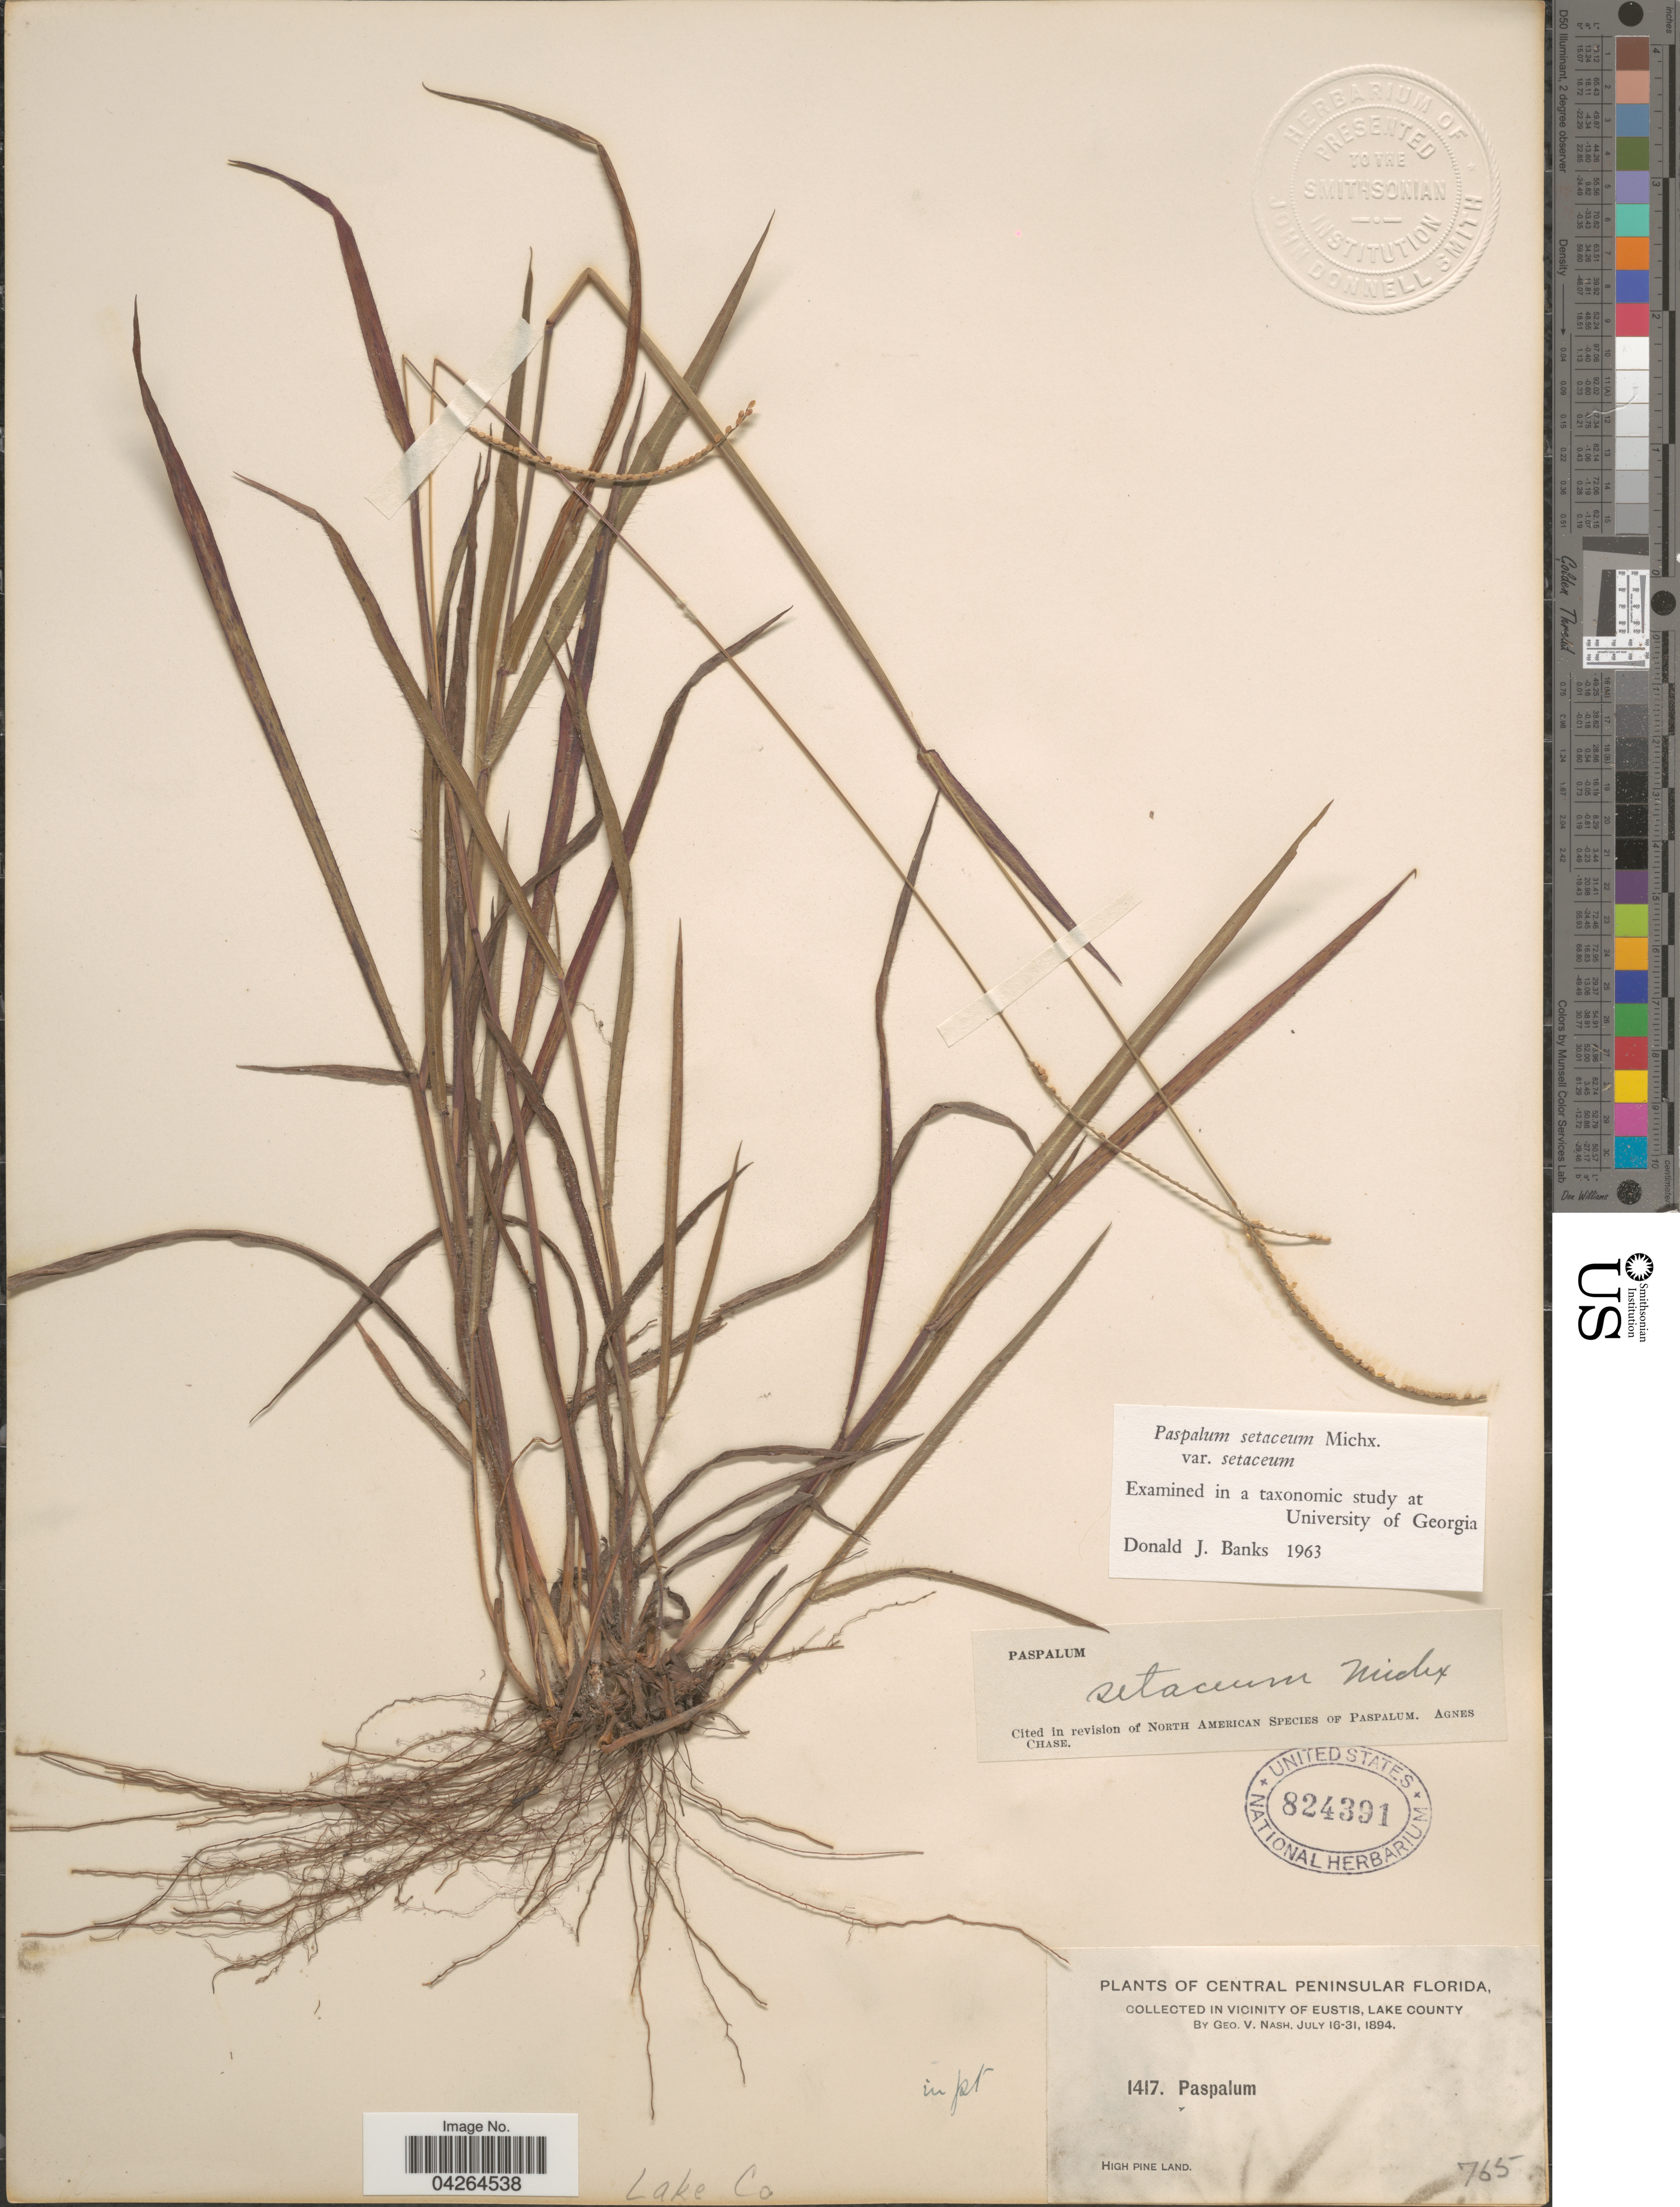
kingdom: Plantae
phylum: Tracheophyta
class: Liliopsida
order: Poales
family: Poaceae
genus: Paspalum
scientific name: Paspalum setaceum var. setaceum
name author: Michx.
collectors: G. V. Nash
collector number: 1417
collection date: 1894-07-16/1894-07-31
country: United States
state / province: Florida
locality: Central Peninsular Florida, in vicinity of Eustis, Lake County. High pine land.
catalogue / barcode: US 824391